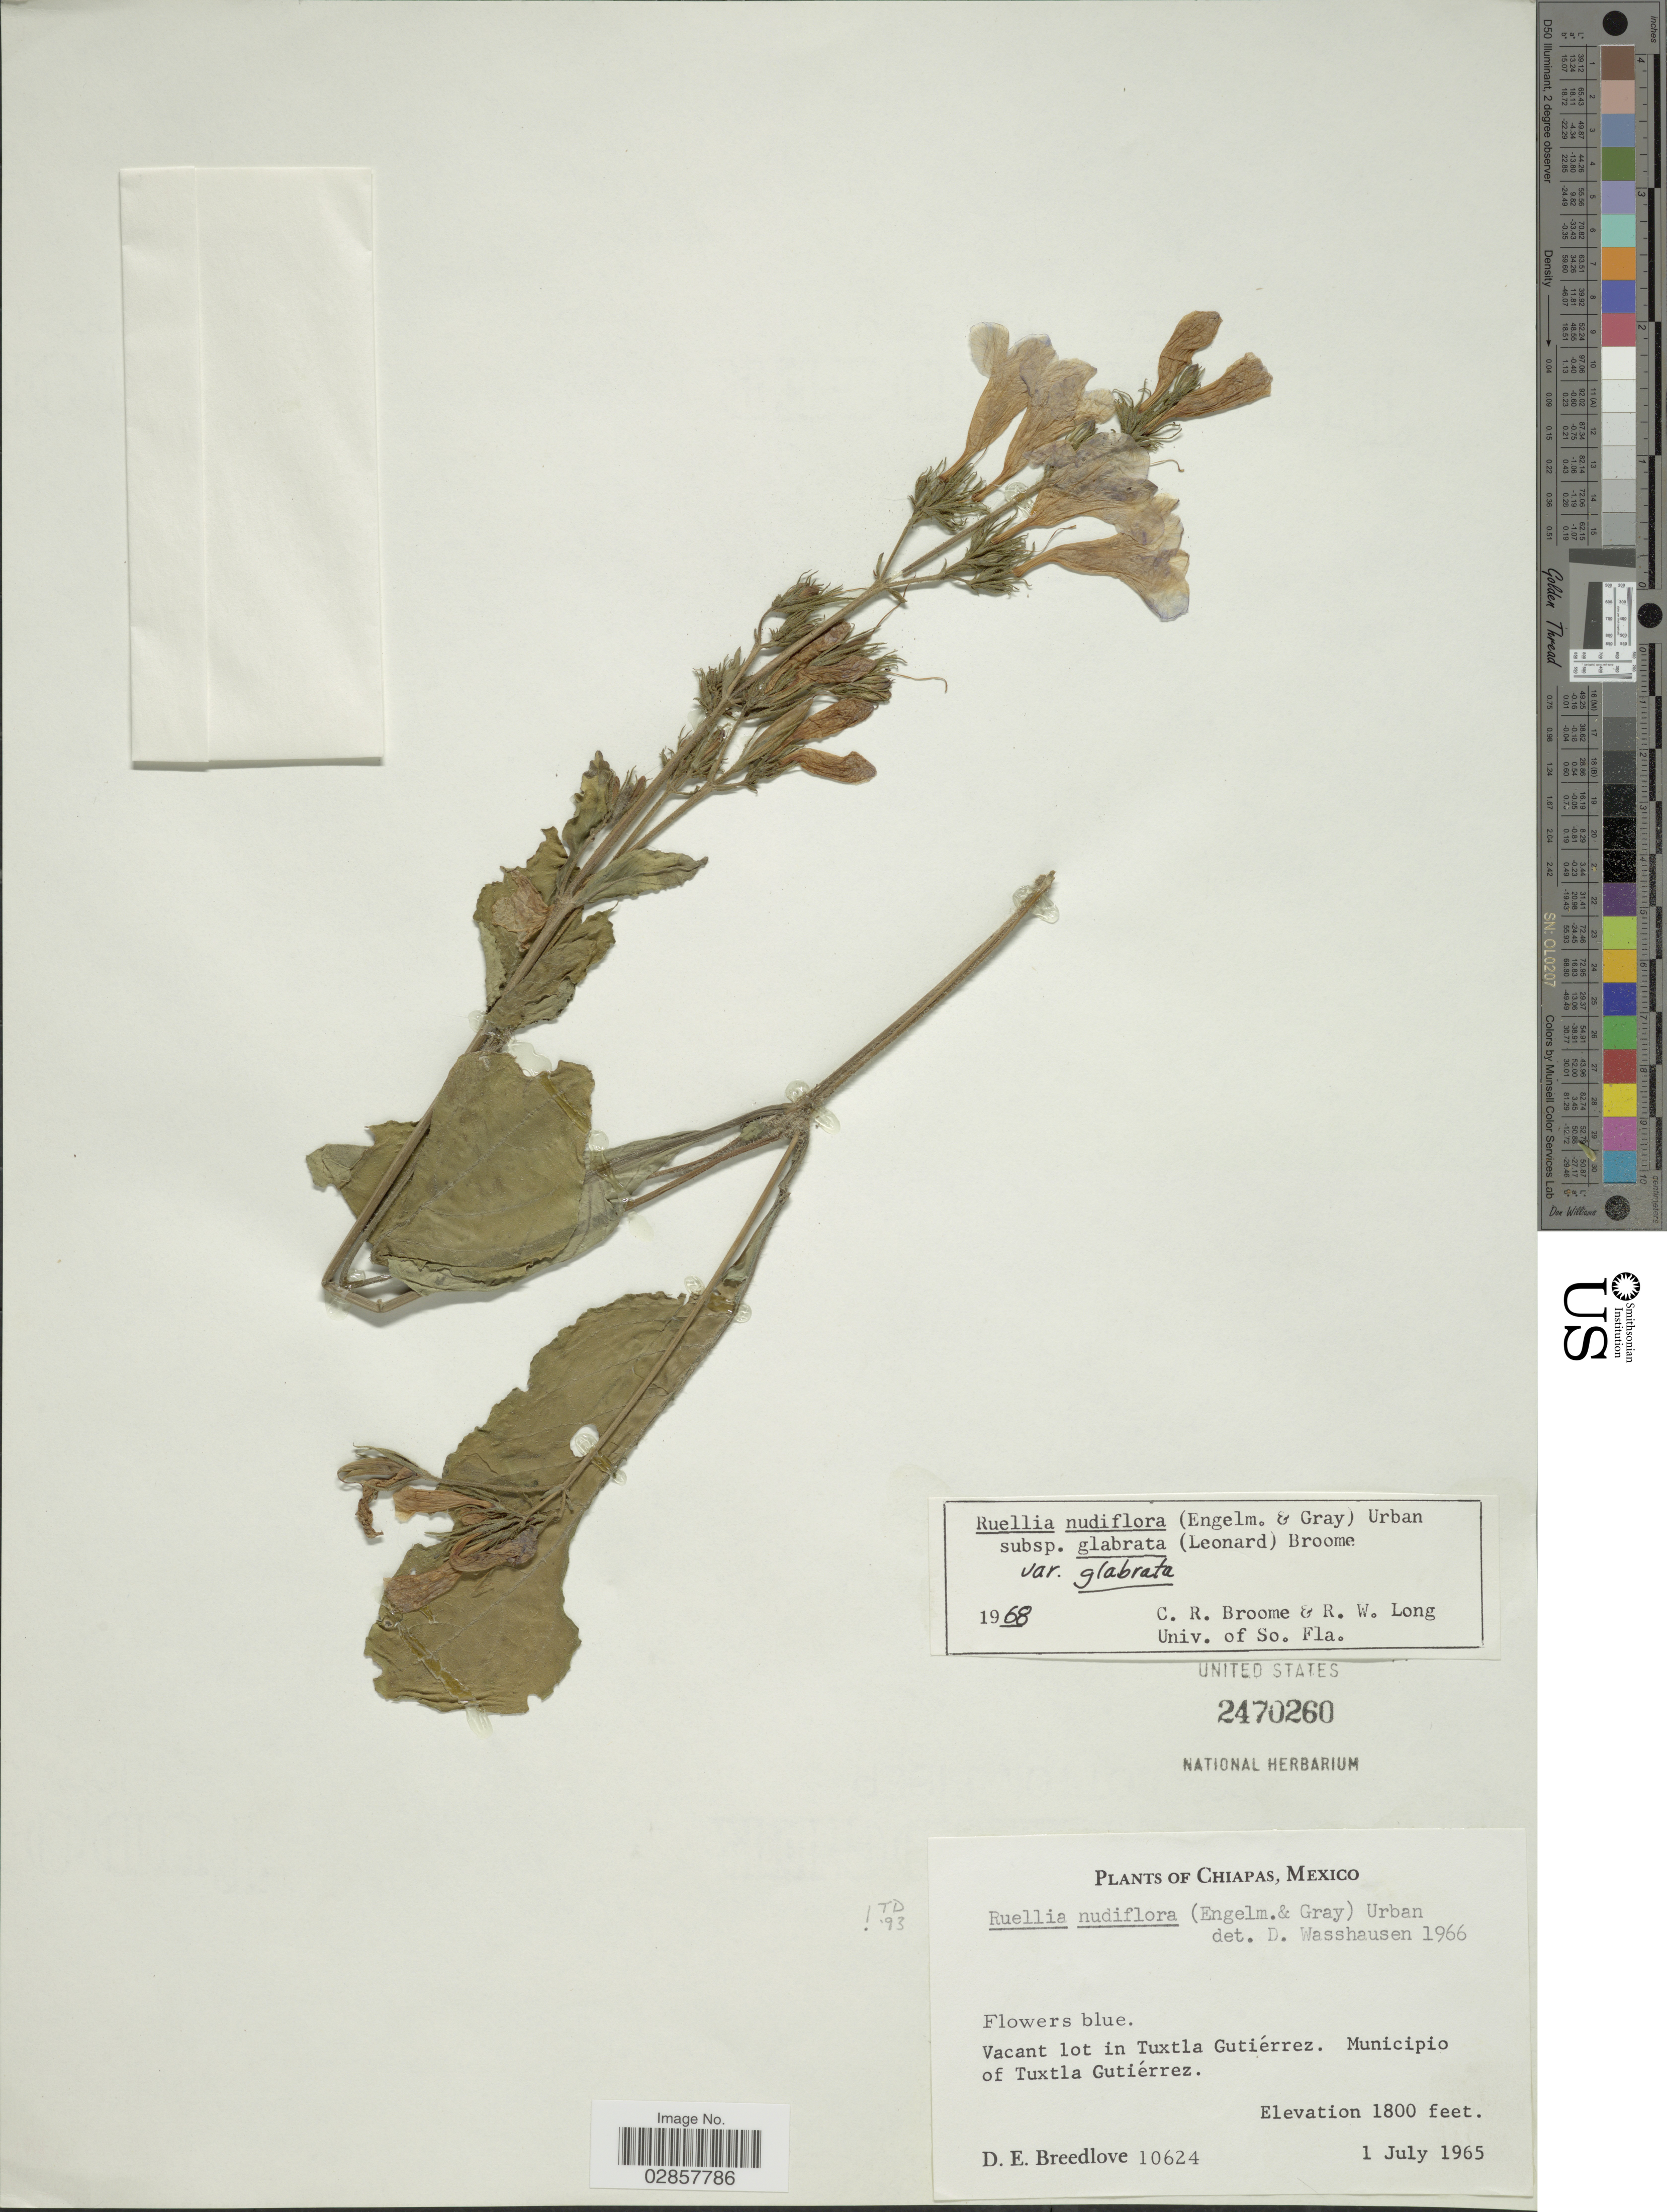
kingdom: Plantae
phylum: Tracheophyta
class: Magnoliopsida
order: Lamiales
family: Acanthaceae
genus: Ruellia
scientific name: Ruellia nudiflora var. glabrata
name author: Leonard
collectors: D. E. Breedlove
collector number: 10624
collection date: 1965-07-01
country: Mexico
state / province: Chiapas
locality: Vacant lot in Tuxtla Gutiérrez. Municipio of Tuxtla Gutiérrez.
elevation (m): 549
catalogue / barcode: US 2470260